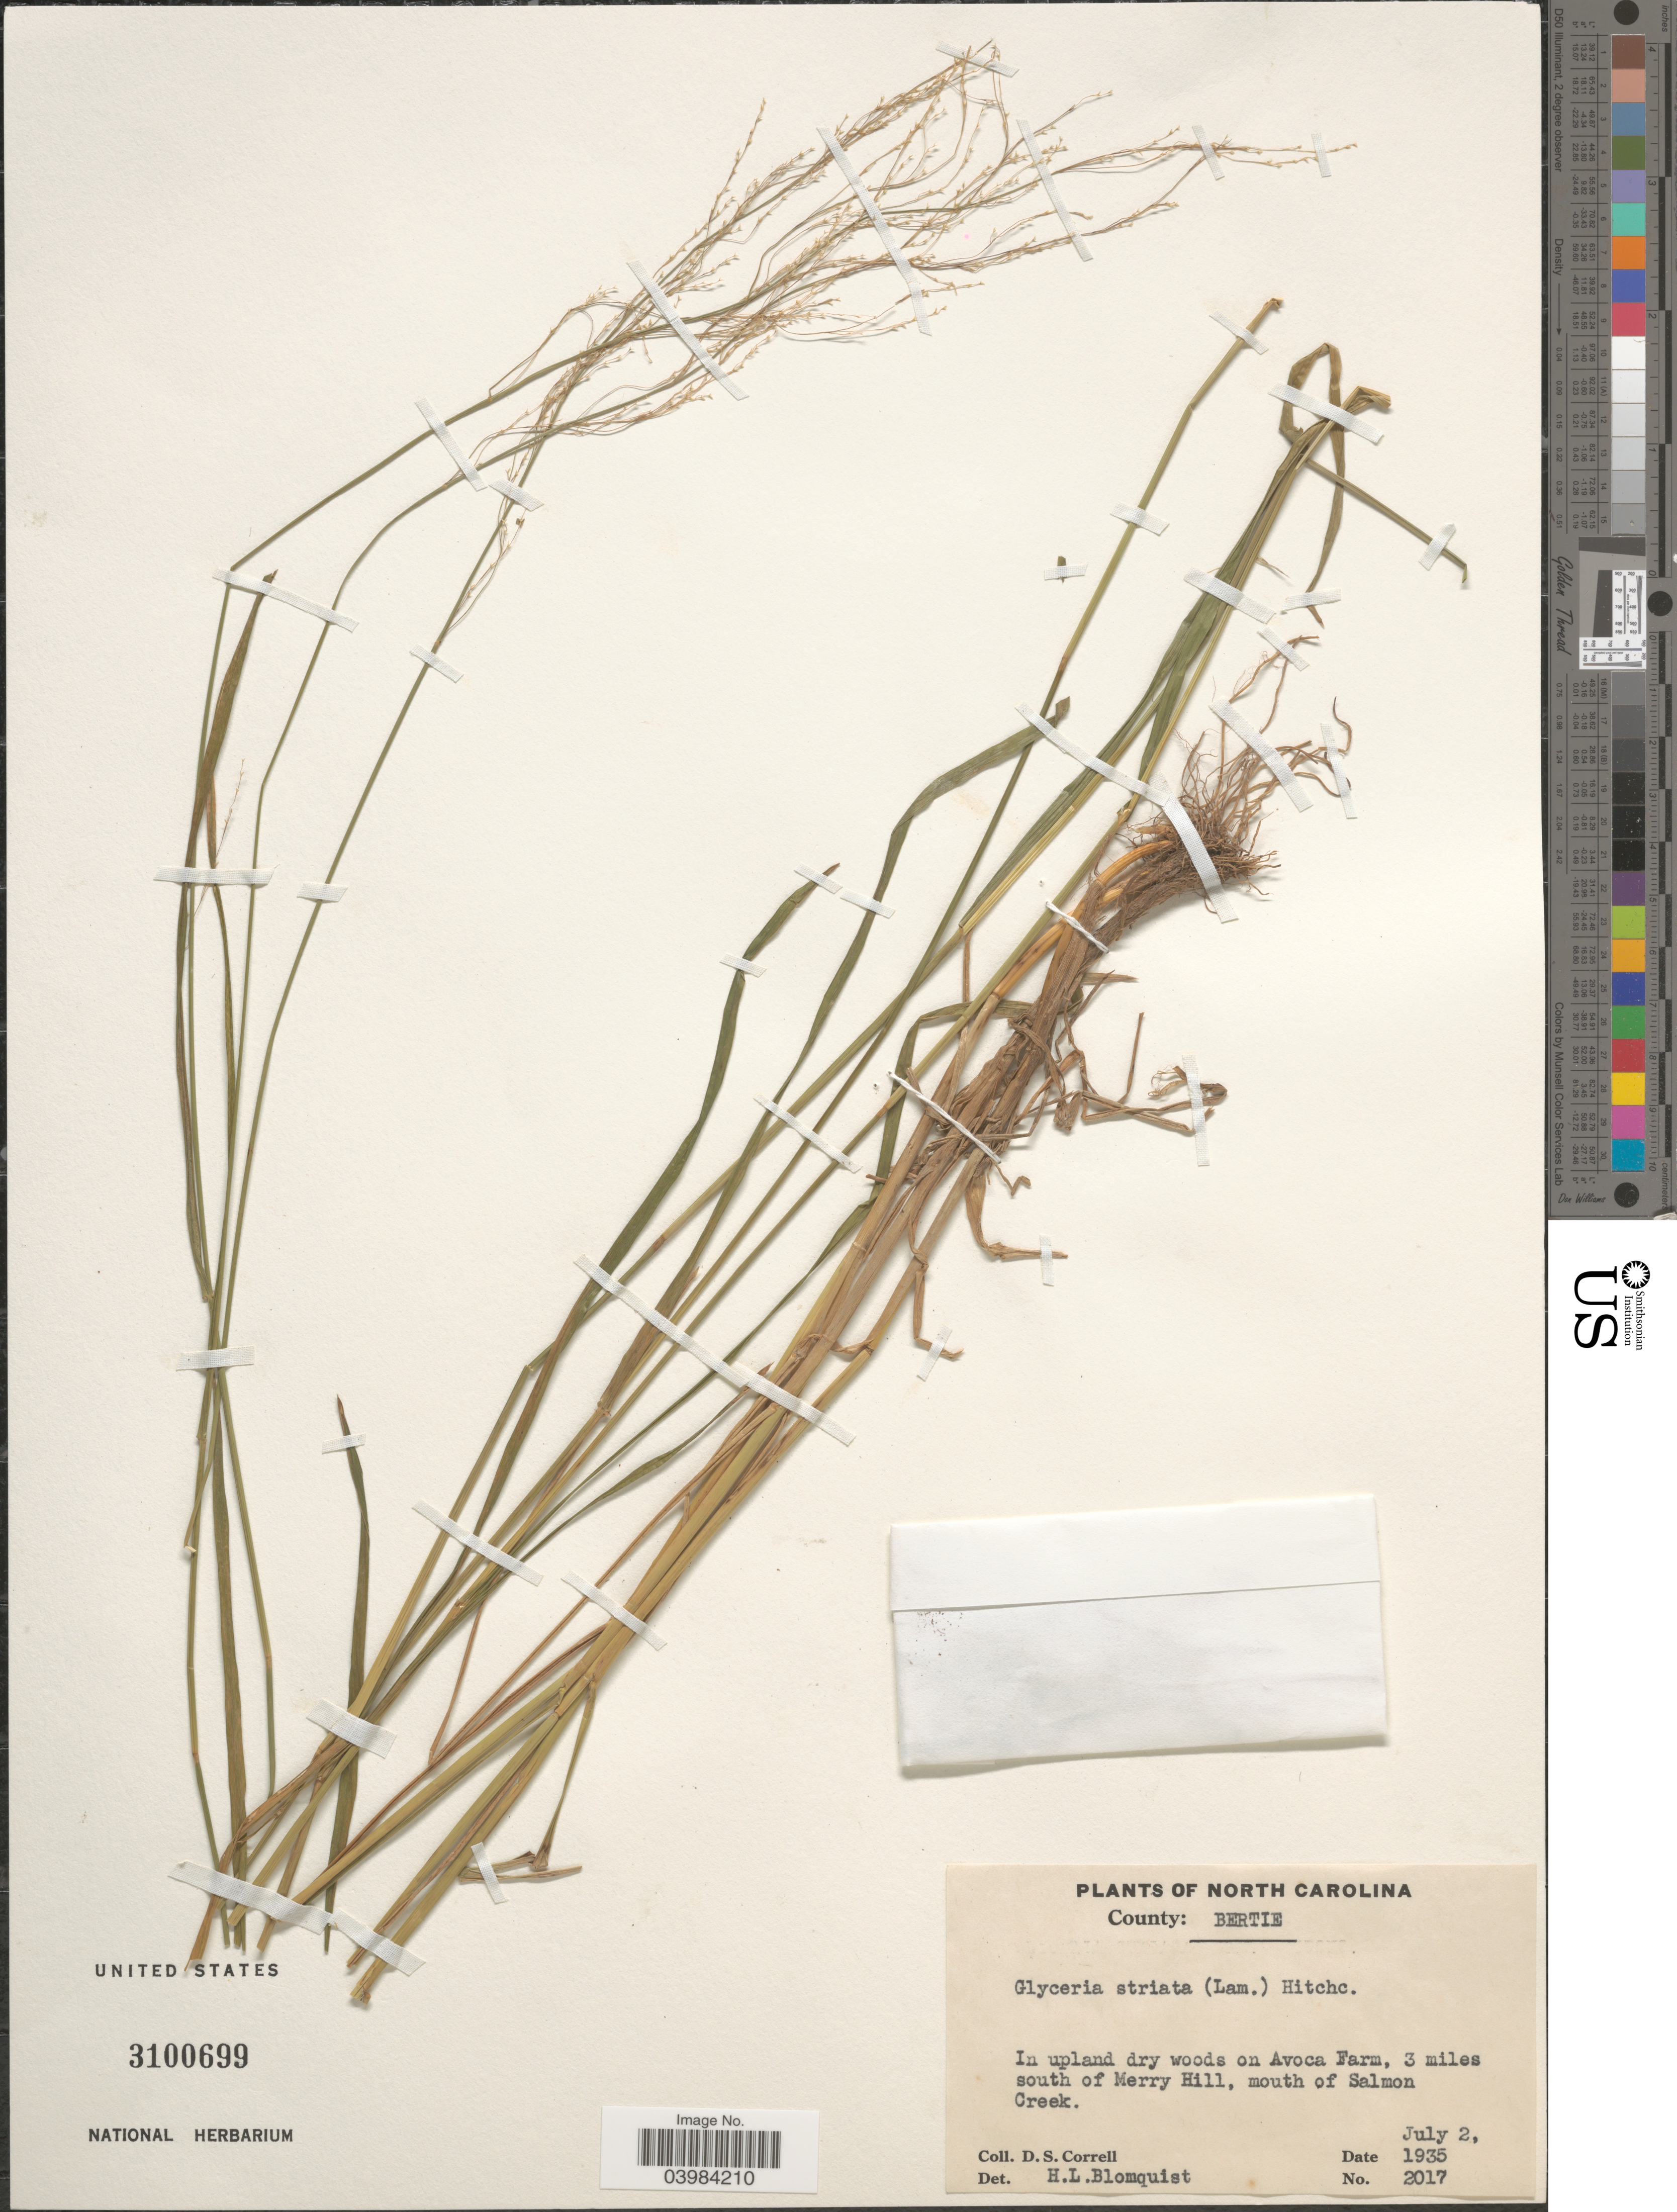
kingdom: Plantae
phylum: Tracheophyta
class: Liliopsida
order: Poales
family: Poaceae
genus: Glyceria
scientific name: Glyceria striata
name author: (Lam.) Hitchc.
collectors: D. S. Correll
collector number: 2017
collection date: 1935-07-02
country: United States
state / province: North Carolina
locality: County: Bertie. In upland dry woods on Avoca Farm, 3 miles south of Merry Hill, mouth of Salmon Creek.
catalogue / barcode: US 3100699